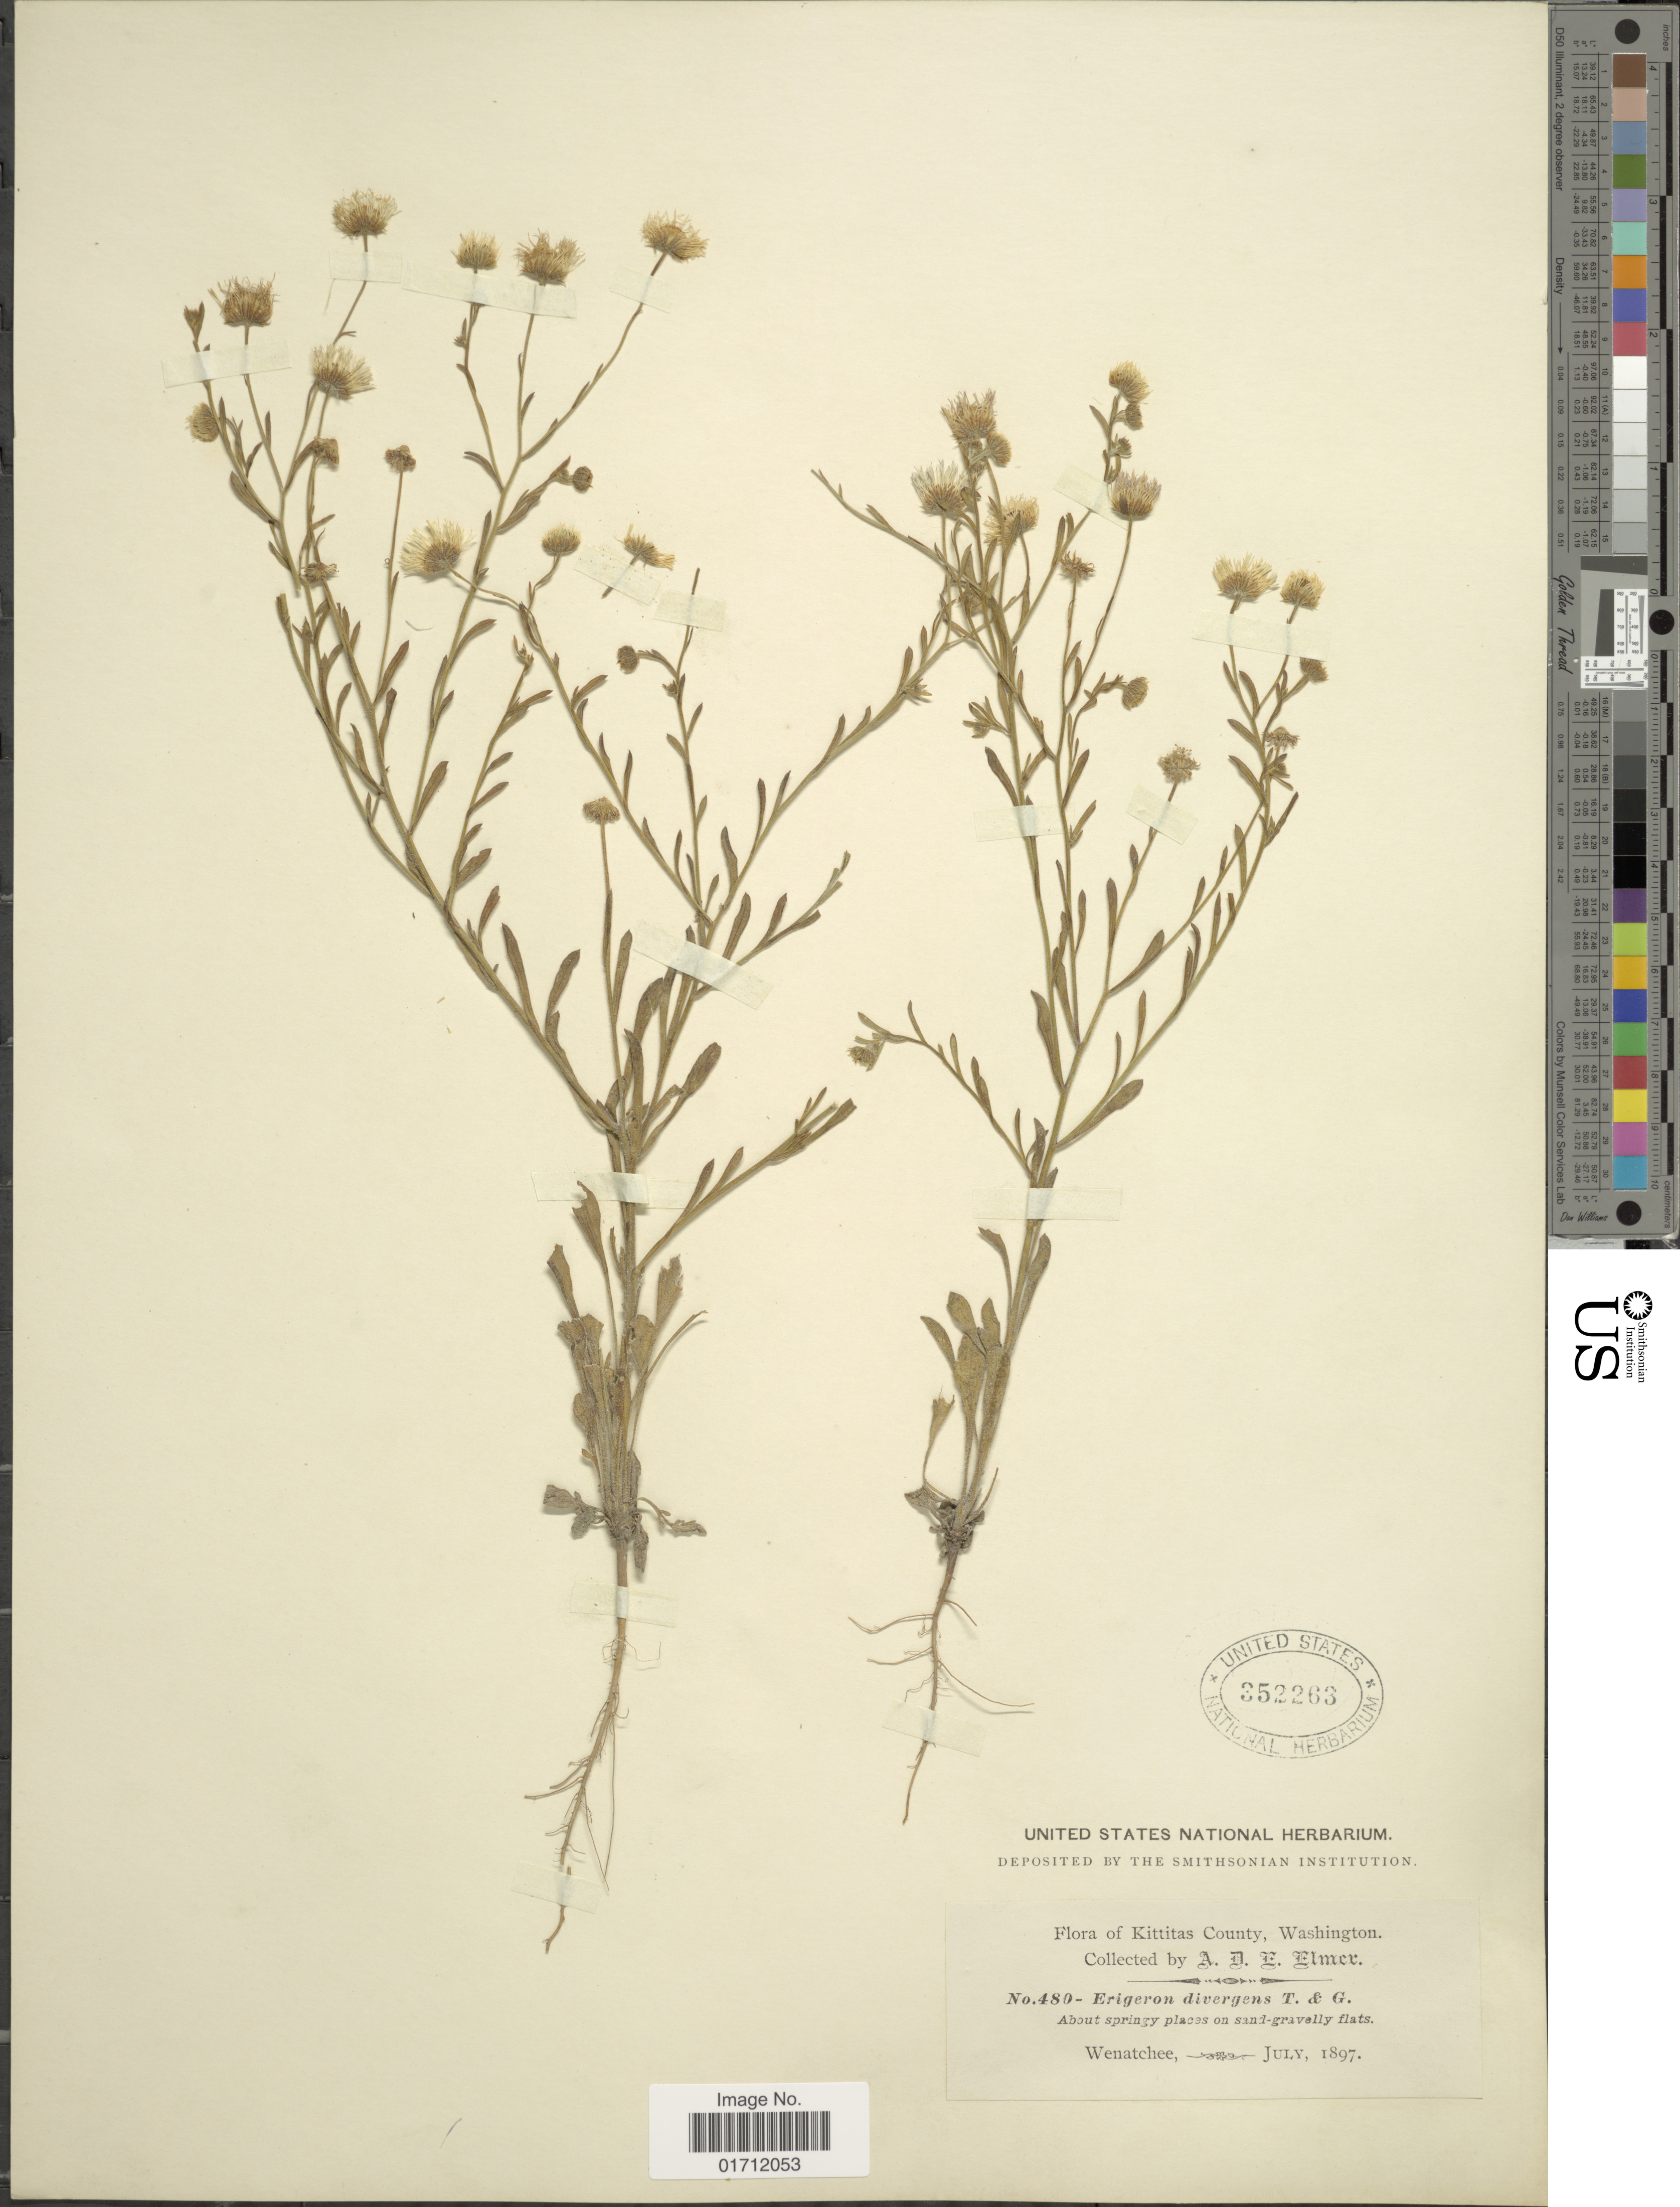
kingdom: Plantae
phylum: Tracheophyta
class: Magnoliopsida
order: Asterales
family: Asteraceae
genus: Erigeron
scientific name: Erigeron divergens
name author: Torr. & A. Gray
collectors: A. D. E. Elmer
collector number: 480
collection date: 1897-07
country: United States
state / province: Washington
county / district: Kittitas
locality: Kittitas County, Wenatchee.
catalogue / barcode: US 352263